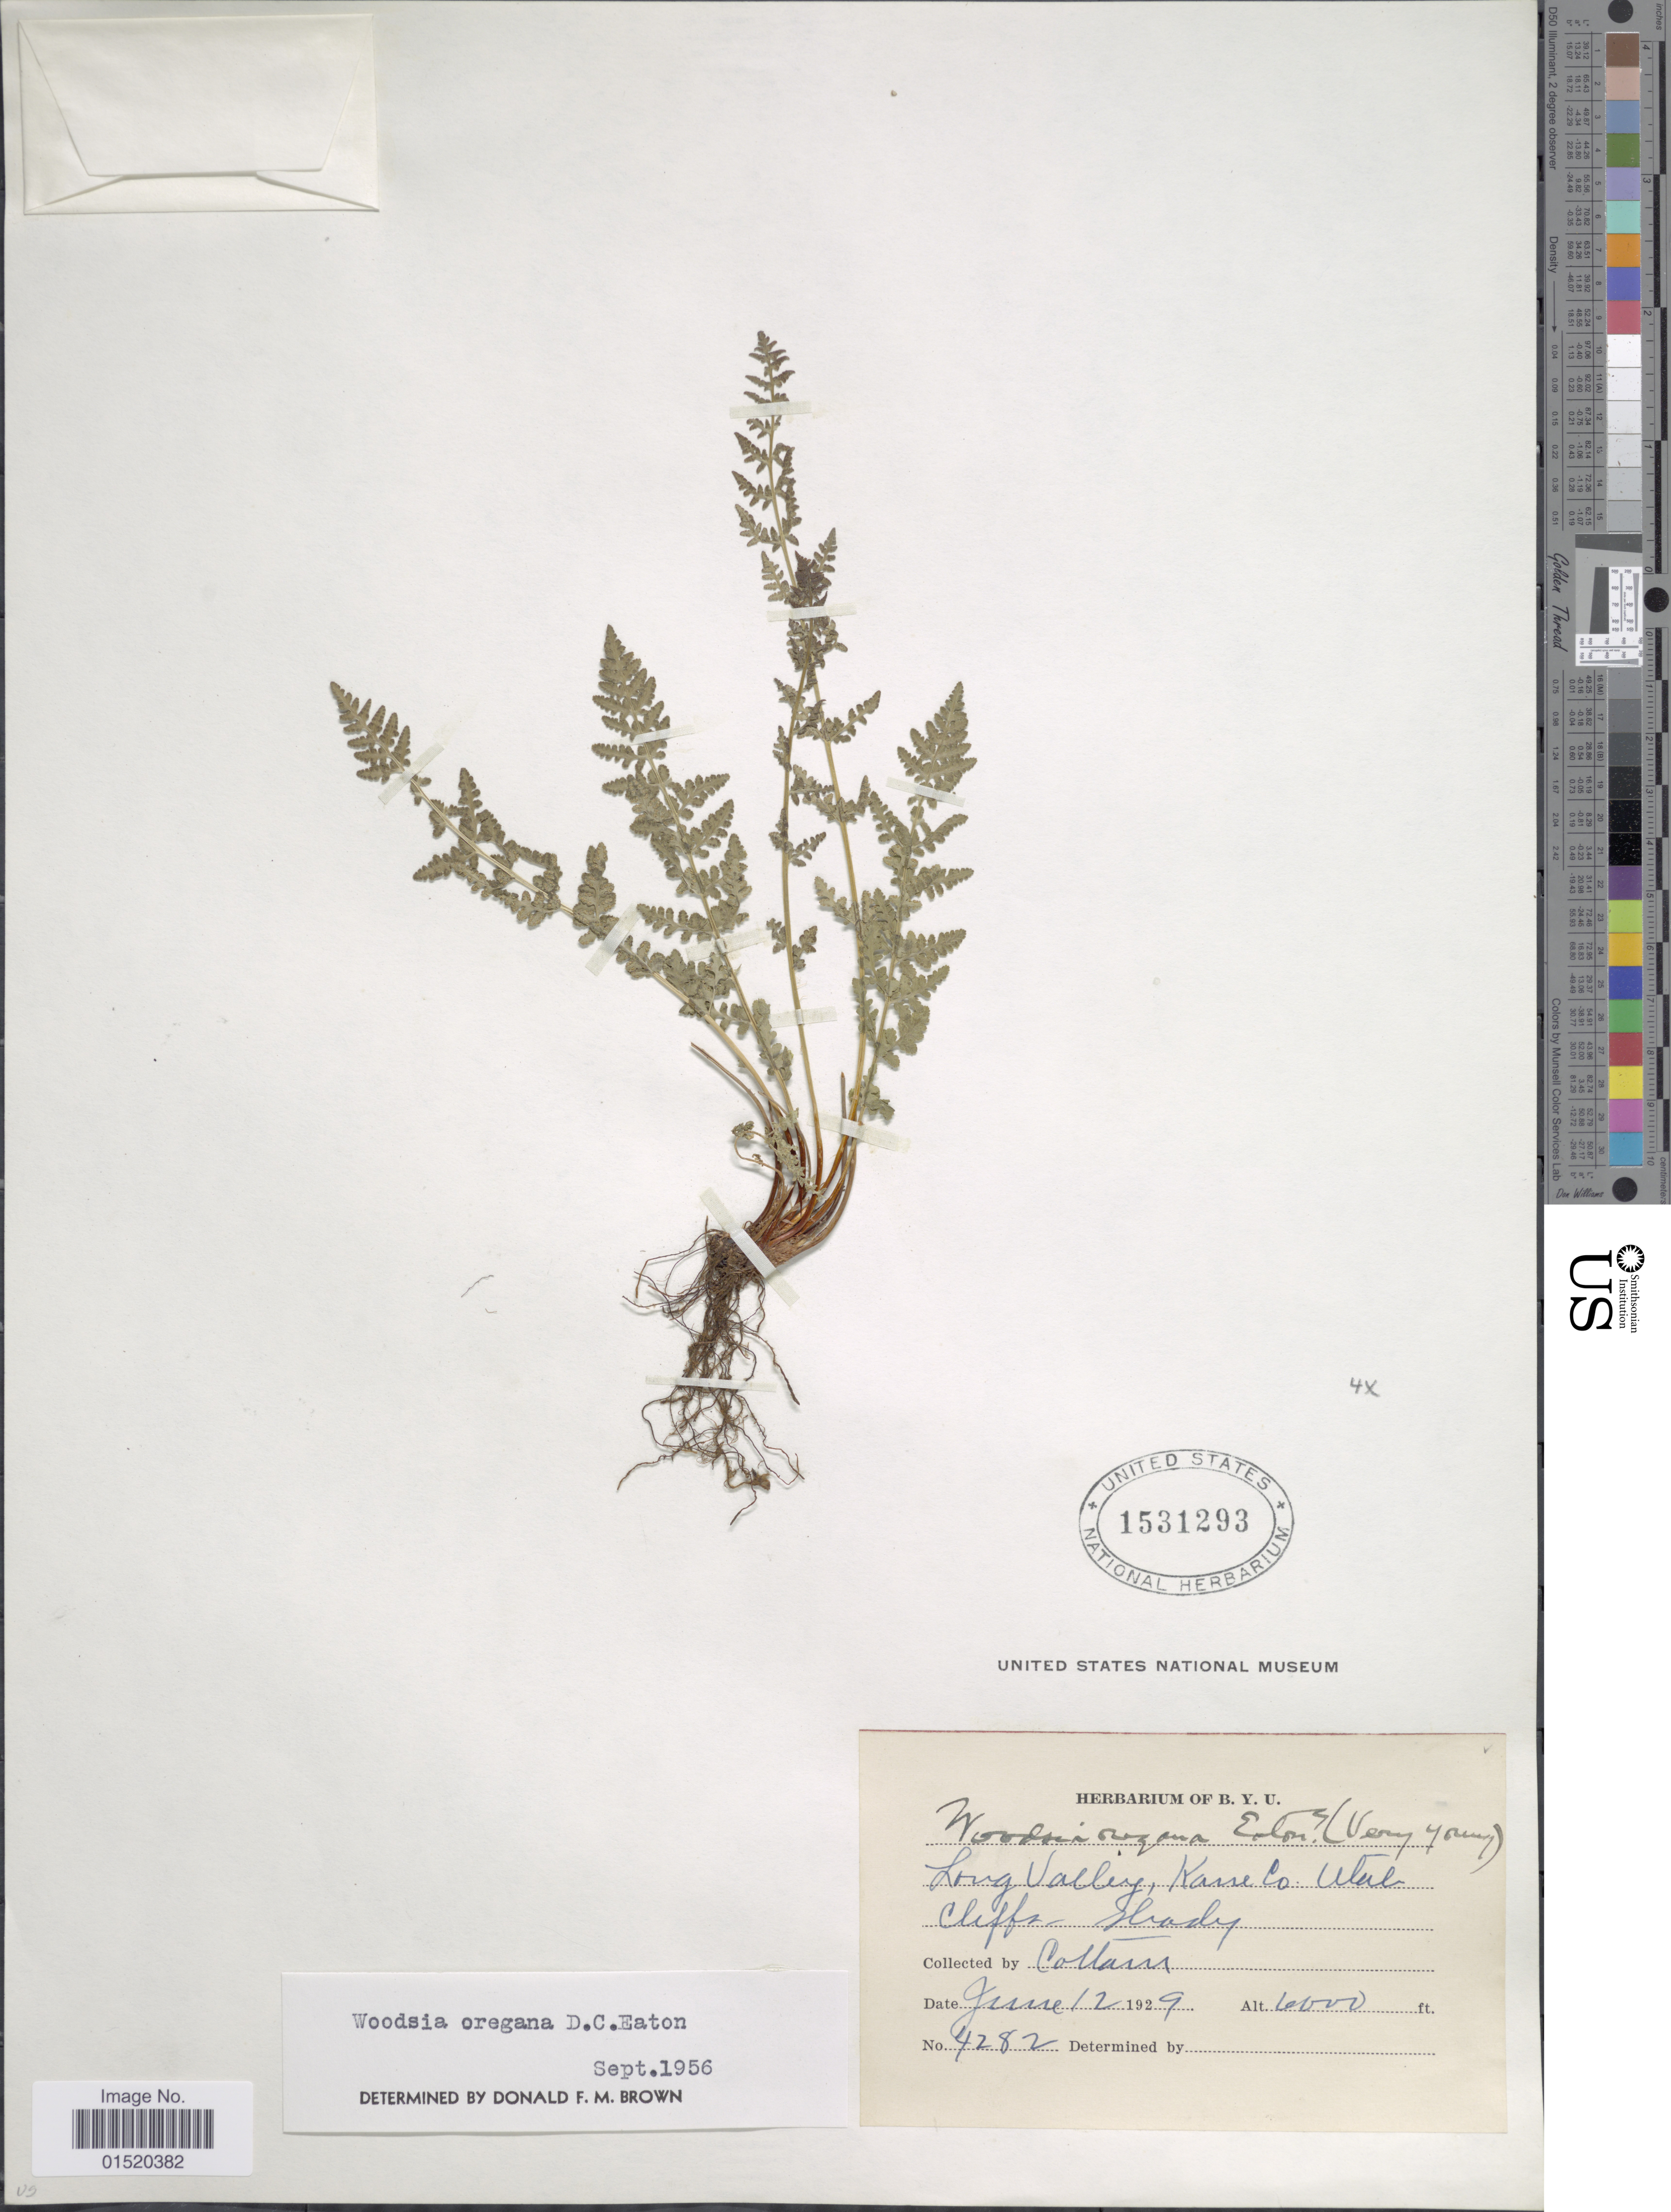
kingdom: Plantae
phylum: Tracheophyta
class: Polypodiopsida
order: Polypodiales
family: Woodsiaceae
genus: Woodsia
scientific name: Woodsia oregana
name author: D.C. Eaton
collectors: Cottam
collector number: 4282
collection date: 1929-06-12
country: United States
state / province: Utah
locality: Long Valley, Kane Co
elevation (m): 1829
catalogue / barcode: US 1531293